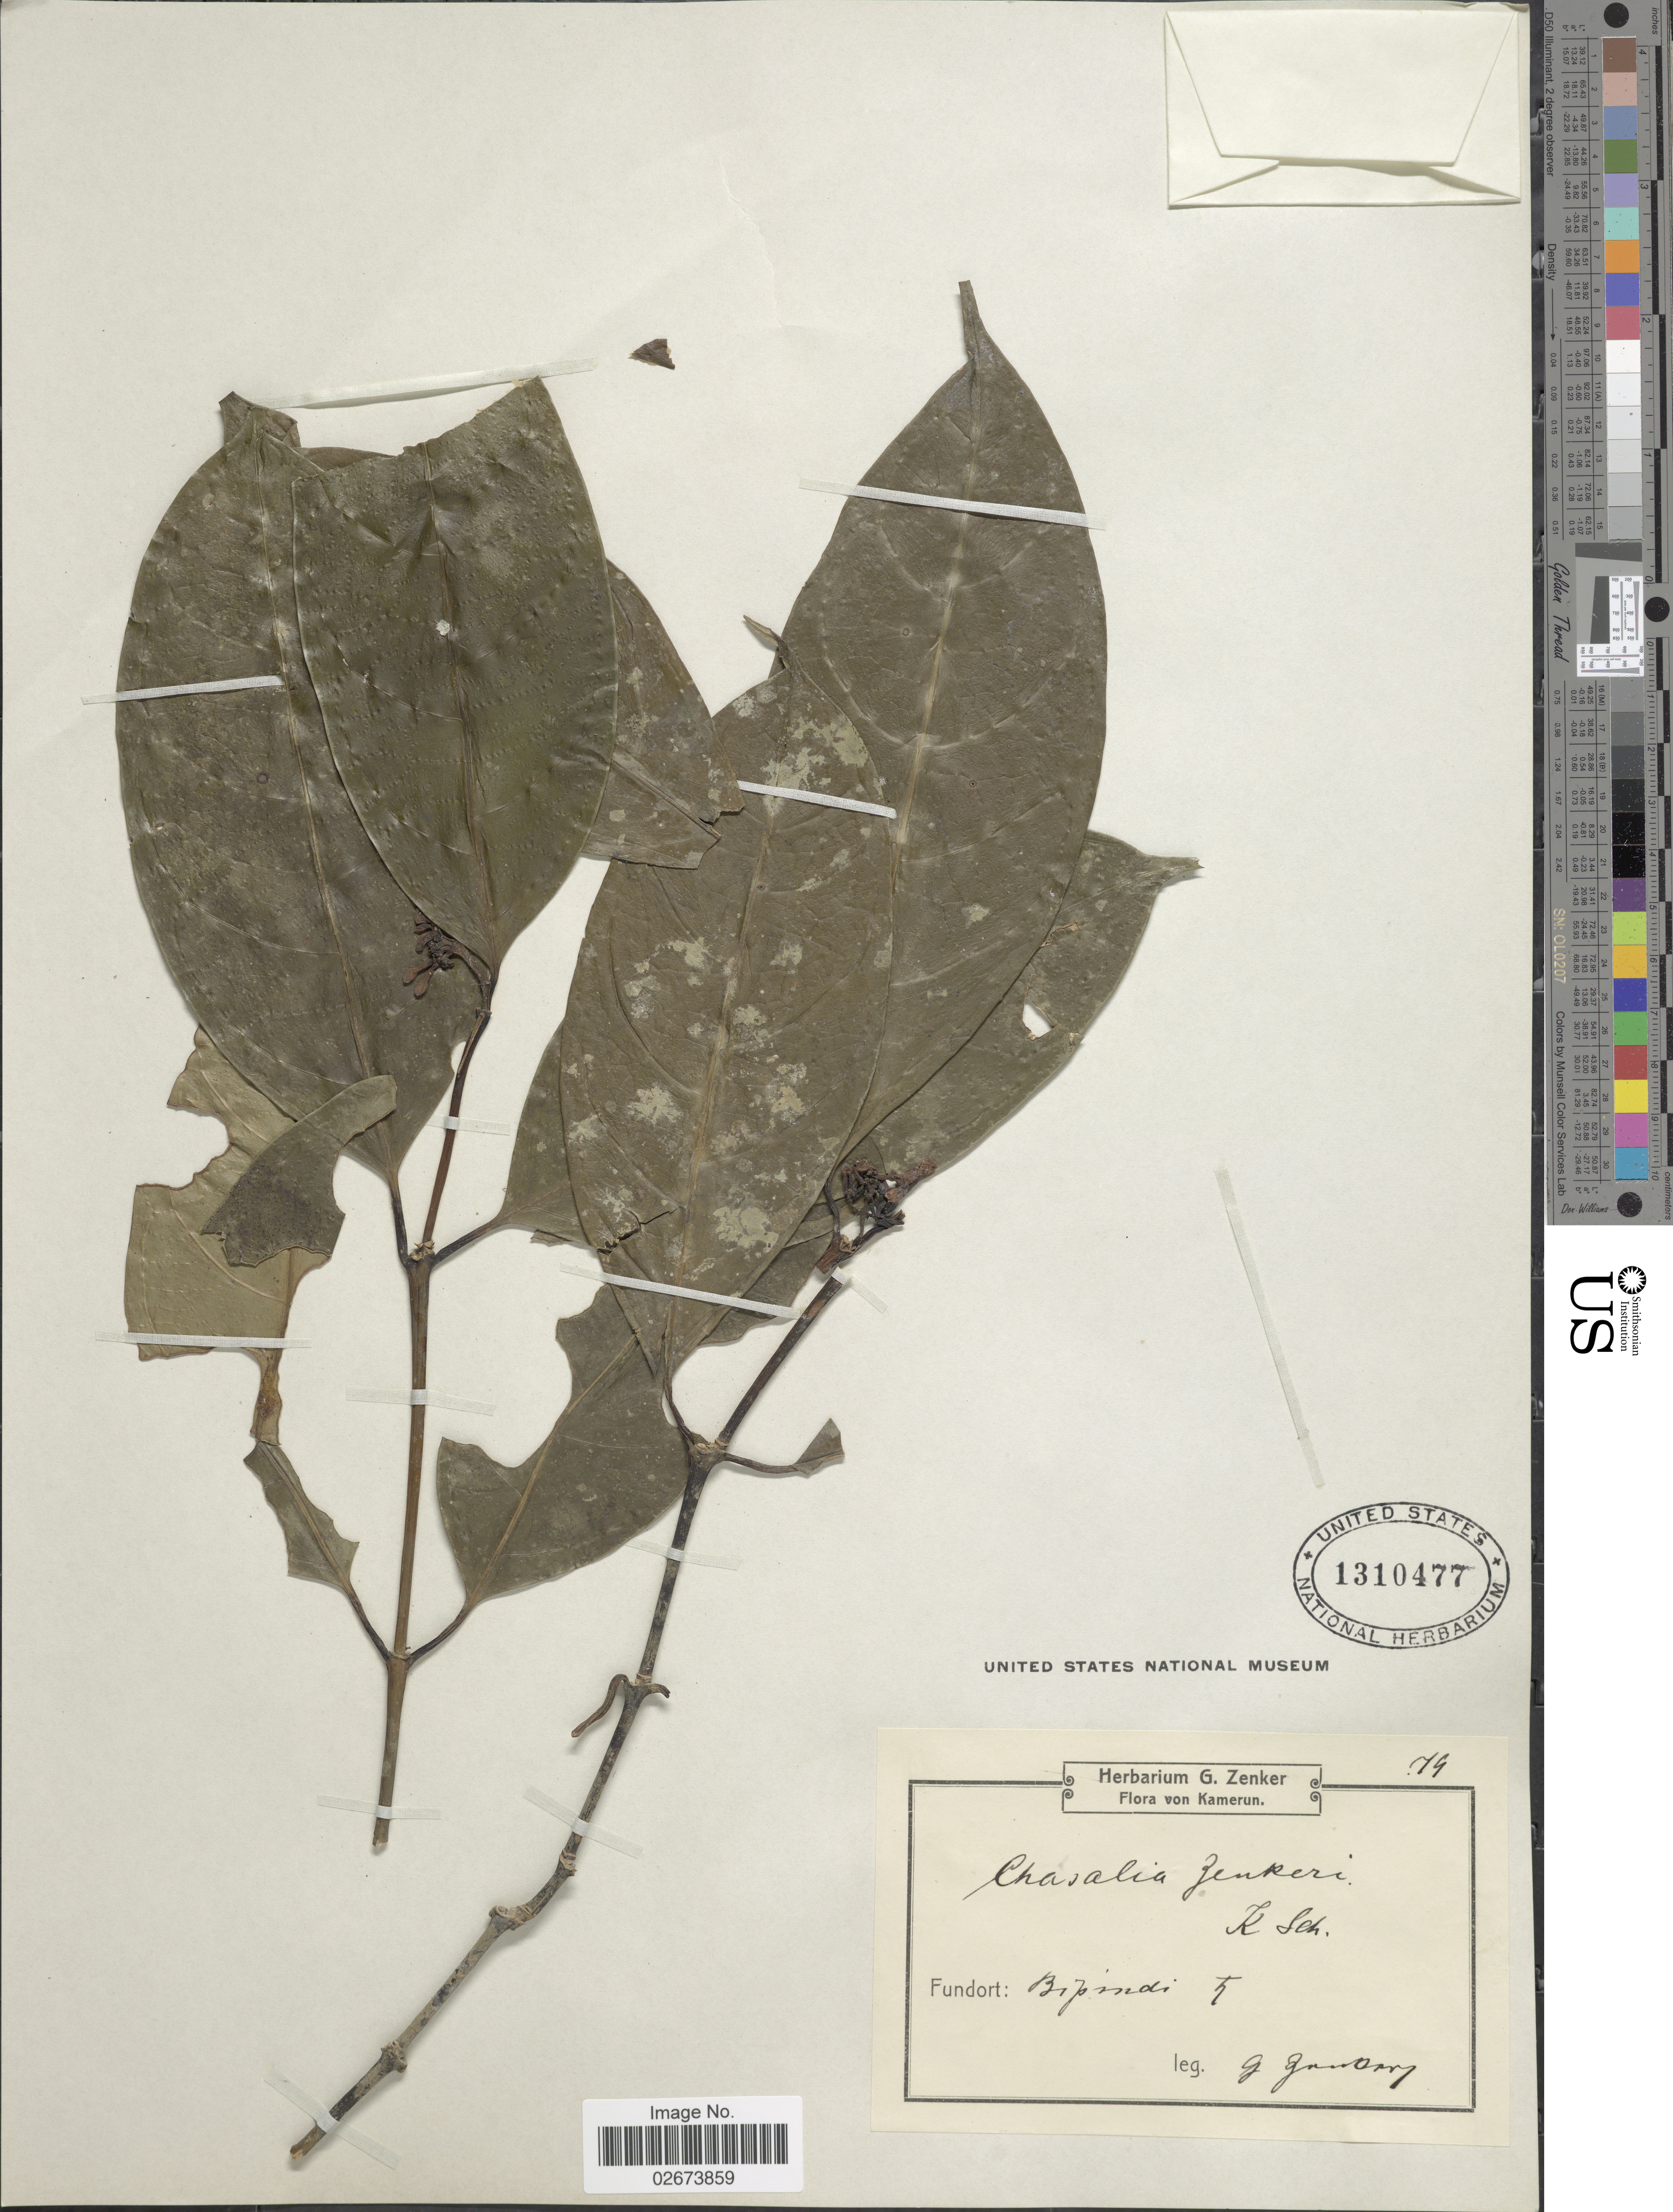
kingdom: Plantae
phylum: Tracheophyta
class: Magnoliopsida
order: Gentianales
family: Rubiaceae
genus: Chassalia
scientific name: Chassalia zenkeri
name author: K. Schum. & K. Krause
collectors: G. A. Zenker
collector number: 79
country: Cameroon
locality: Kamerun, Bipindi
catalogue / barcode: US 1310477